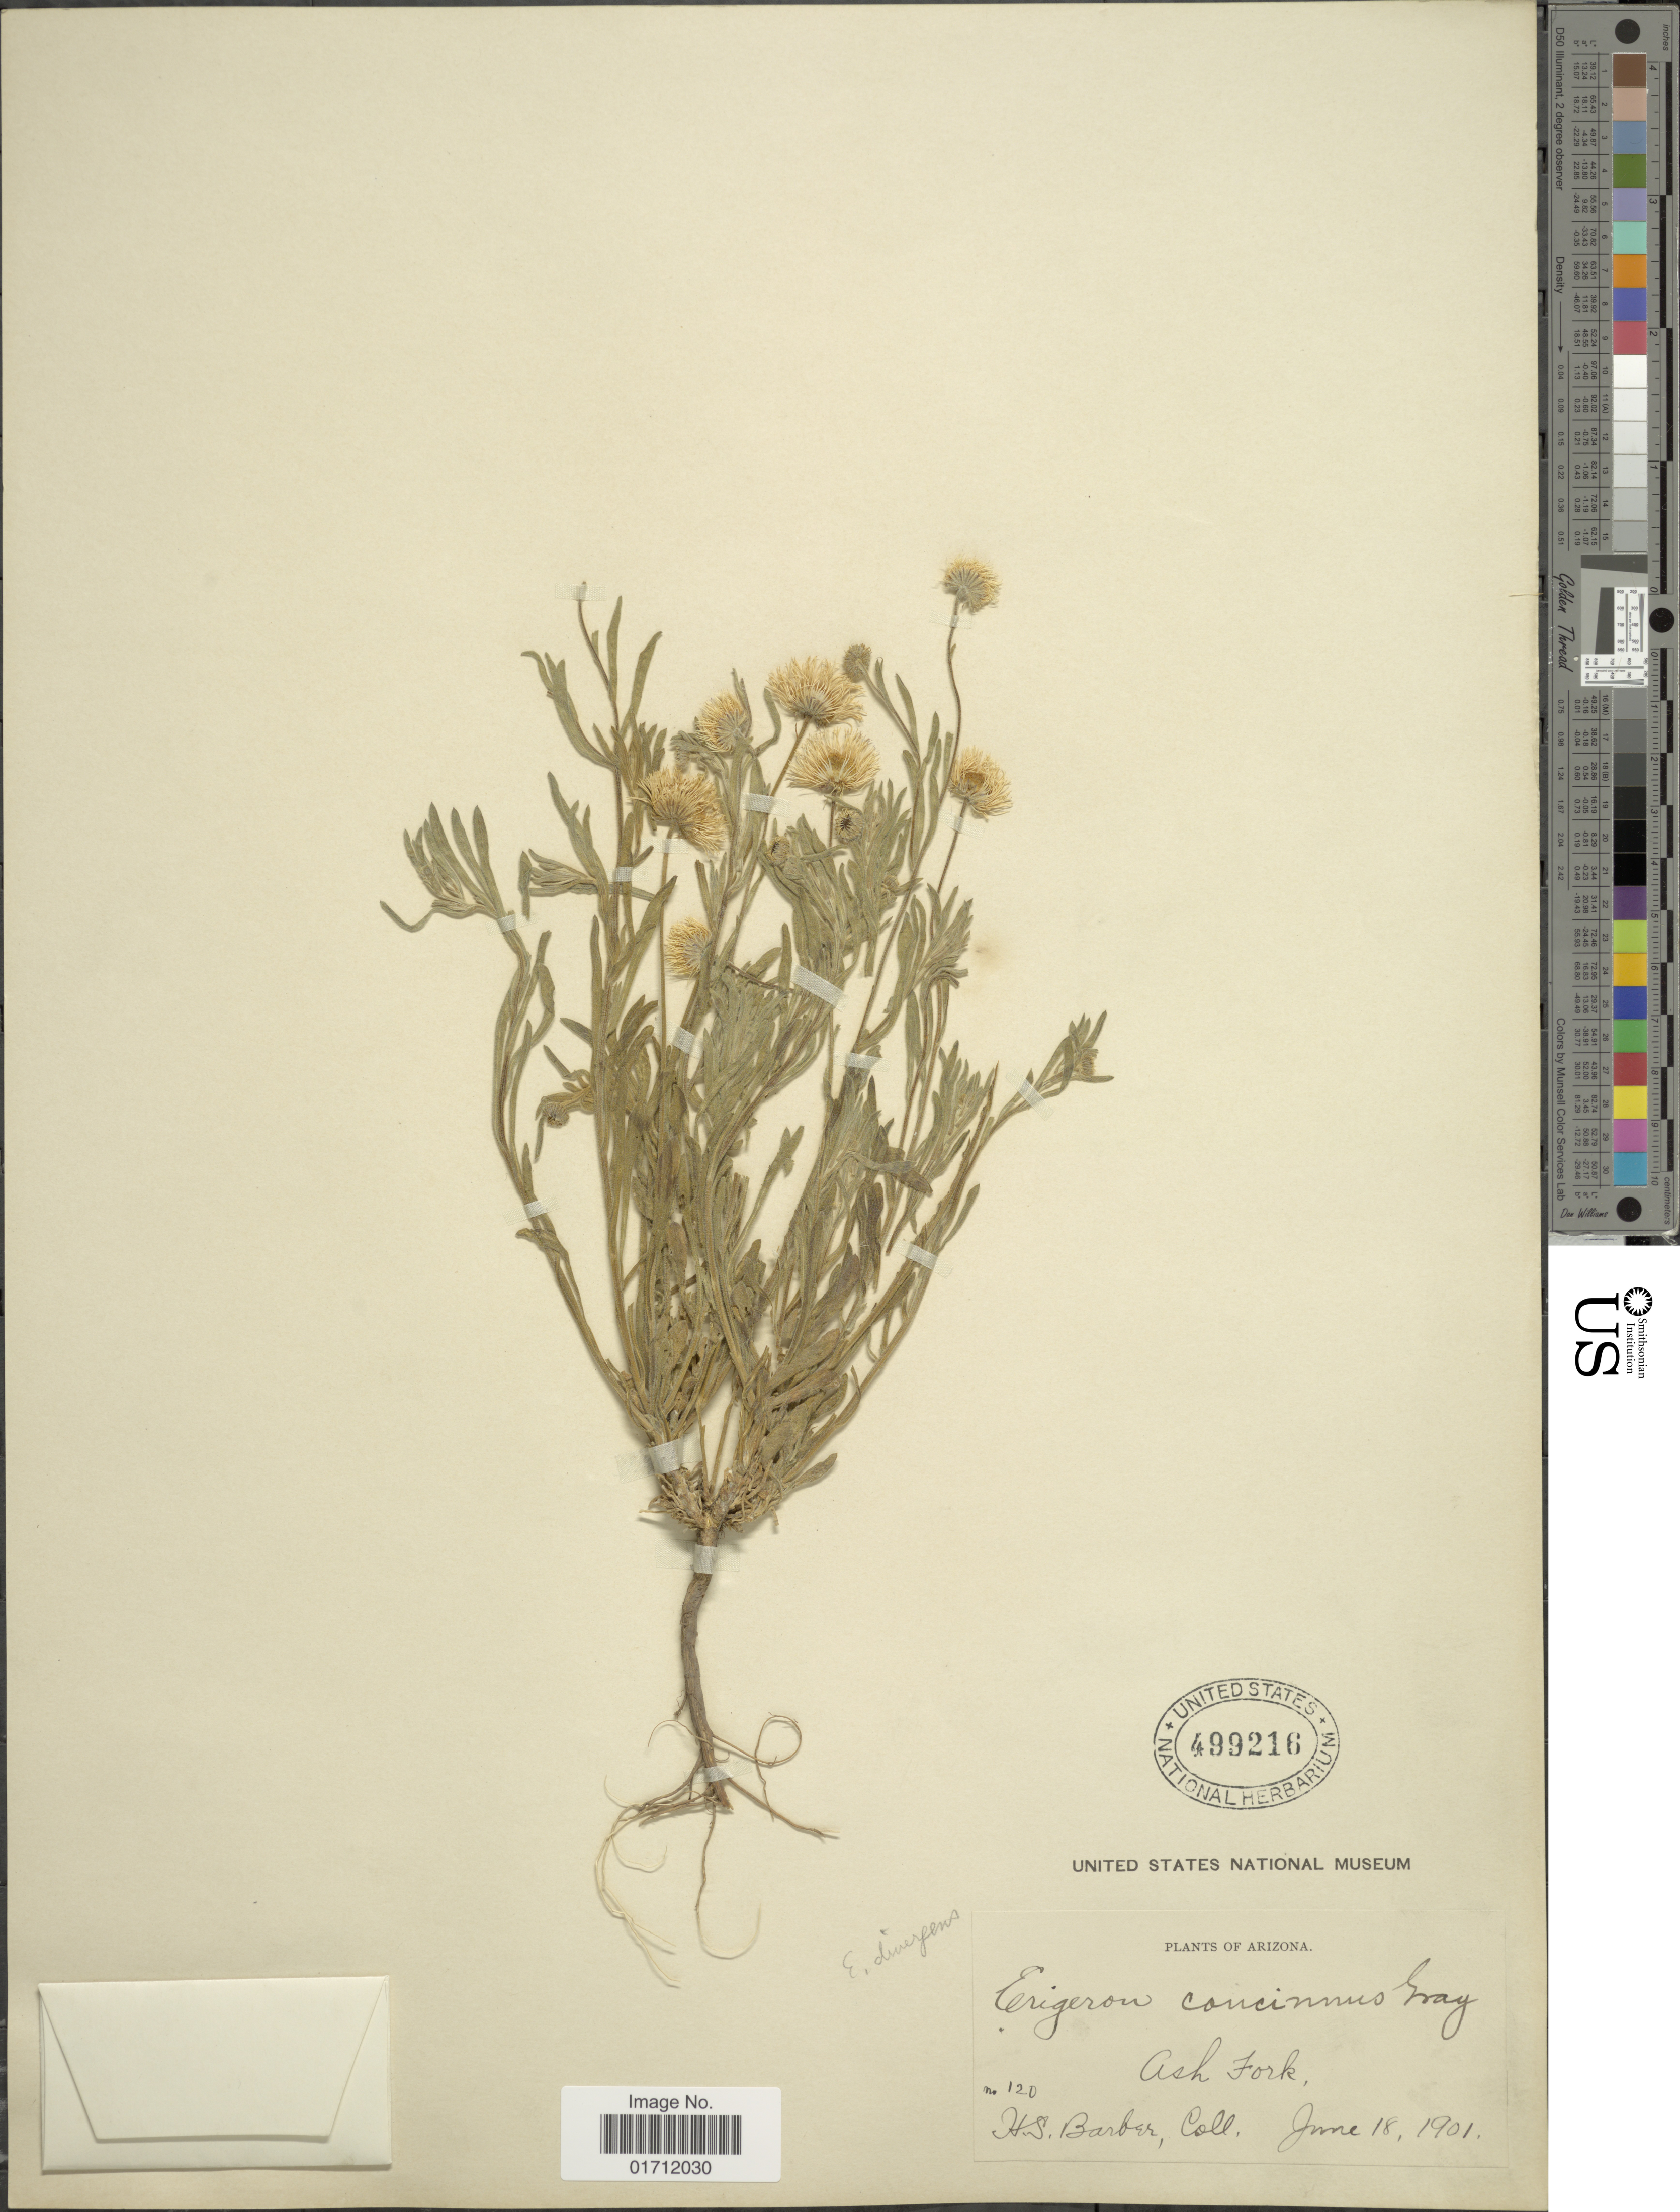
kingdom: Plantae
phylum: Tracheophyta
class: Magnoliopsida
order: Asterales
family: Asteraceae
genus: Erigeron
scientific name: Erigeron divergens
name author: Torr. & A. Gray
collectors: H. Barber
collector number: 120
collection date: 1901-06-18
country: United States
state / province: Arizona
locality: Ash Fork.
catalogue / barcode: US 499216